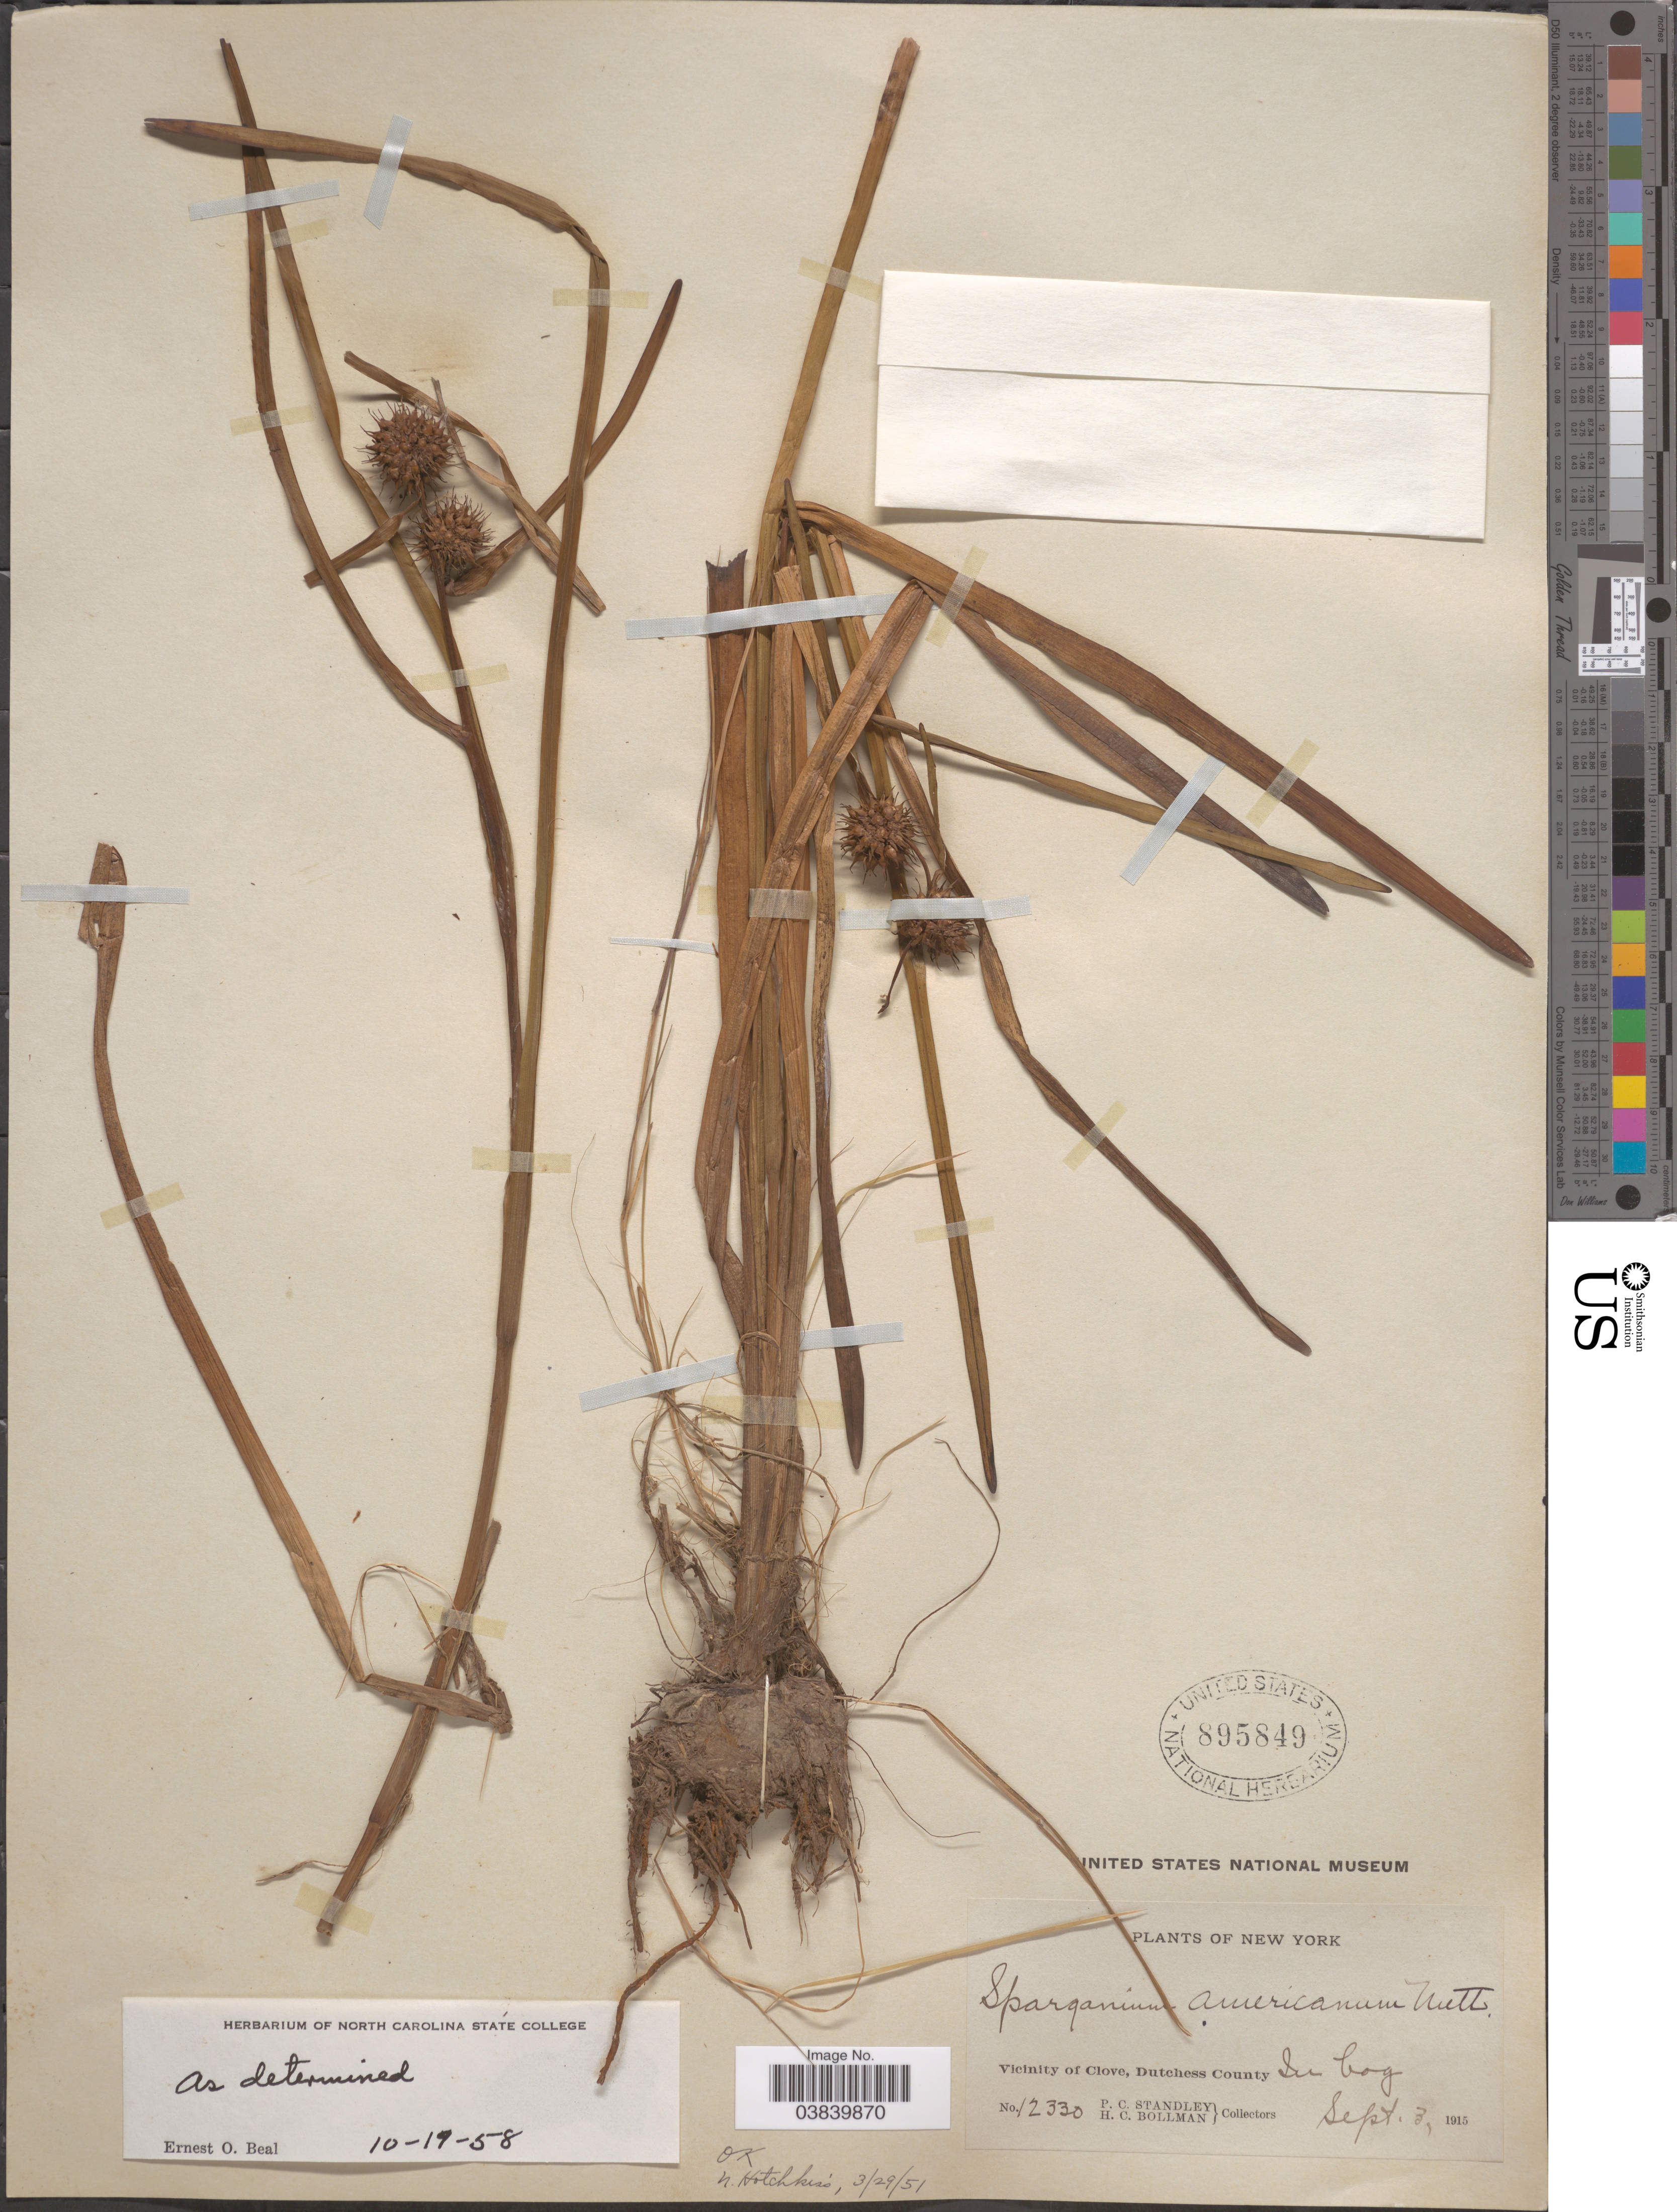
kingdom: Plantae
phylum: Tracheophyta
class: Liliopsida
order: Poales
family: Typhaceae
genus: Sparganium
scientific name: Sparganium americanum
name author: Nutt.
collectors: P. C. Standley & H. C. Bollman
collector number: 12330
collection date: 1915-09-03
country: United States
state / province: New York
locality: Vicinity of Clove, Dutchess County. In bog.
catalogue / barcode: US 895849